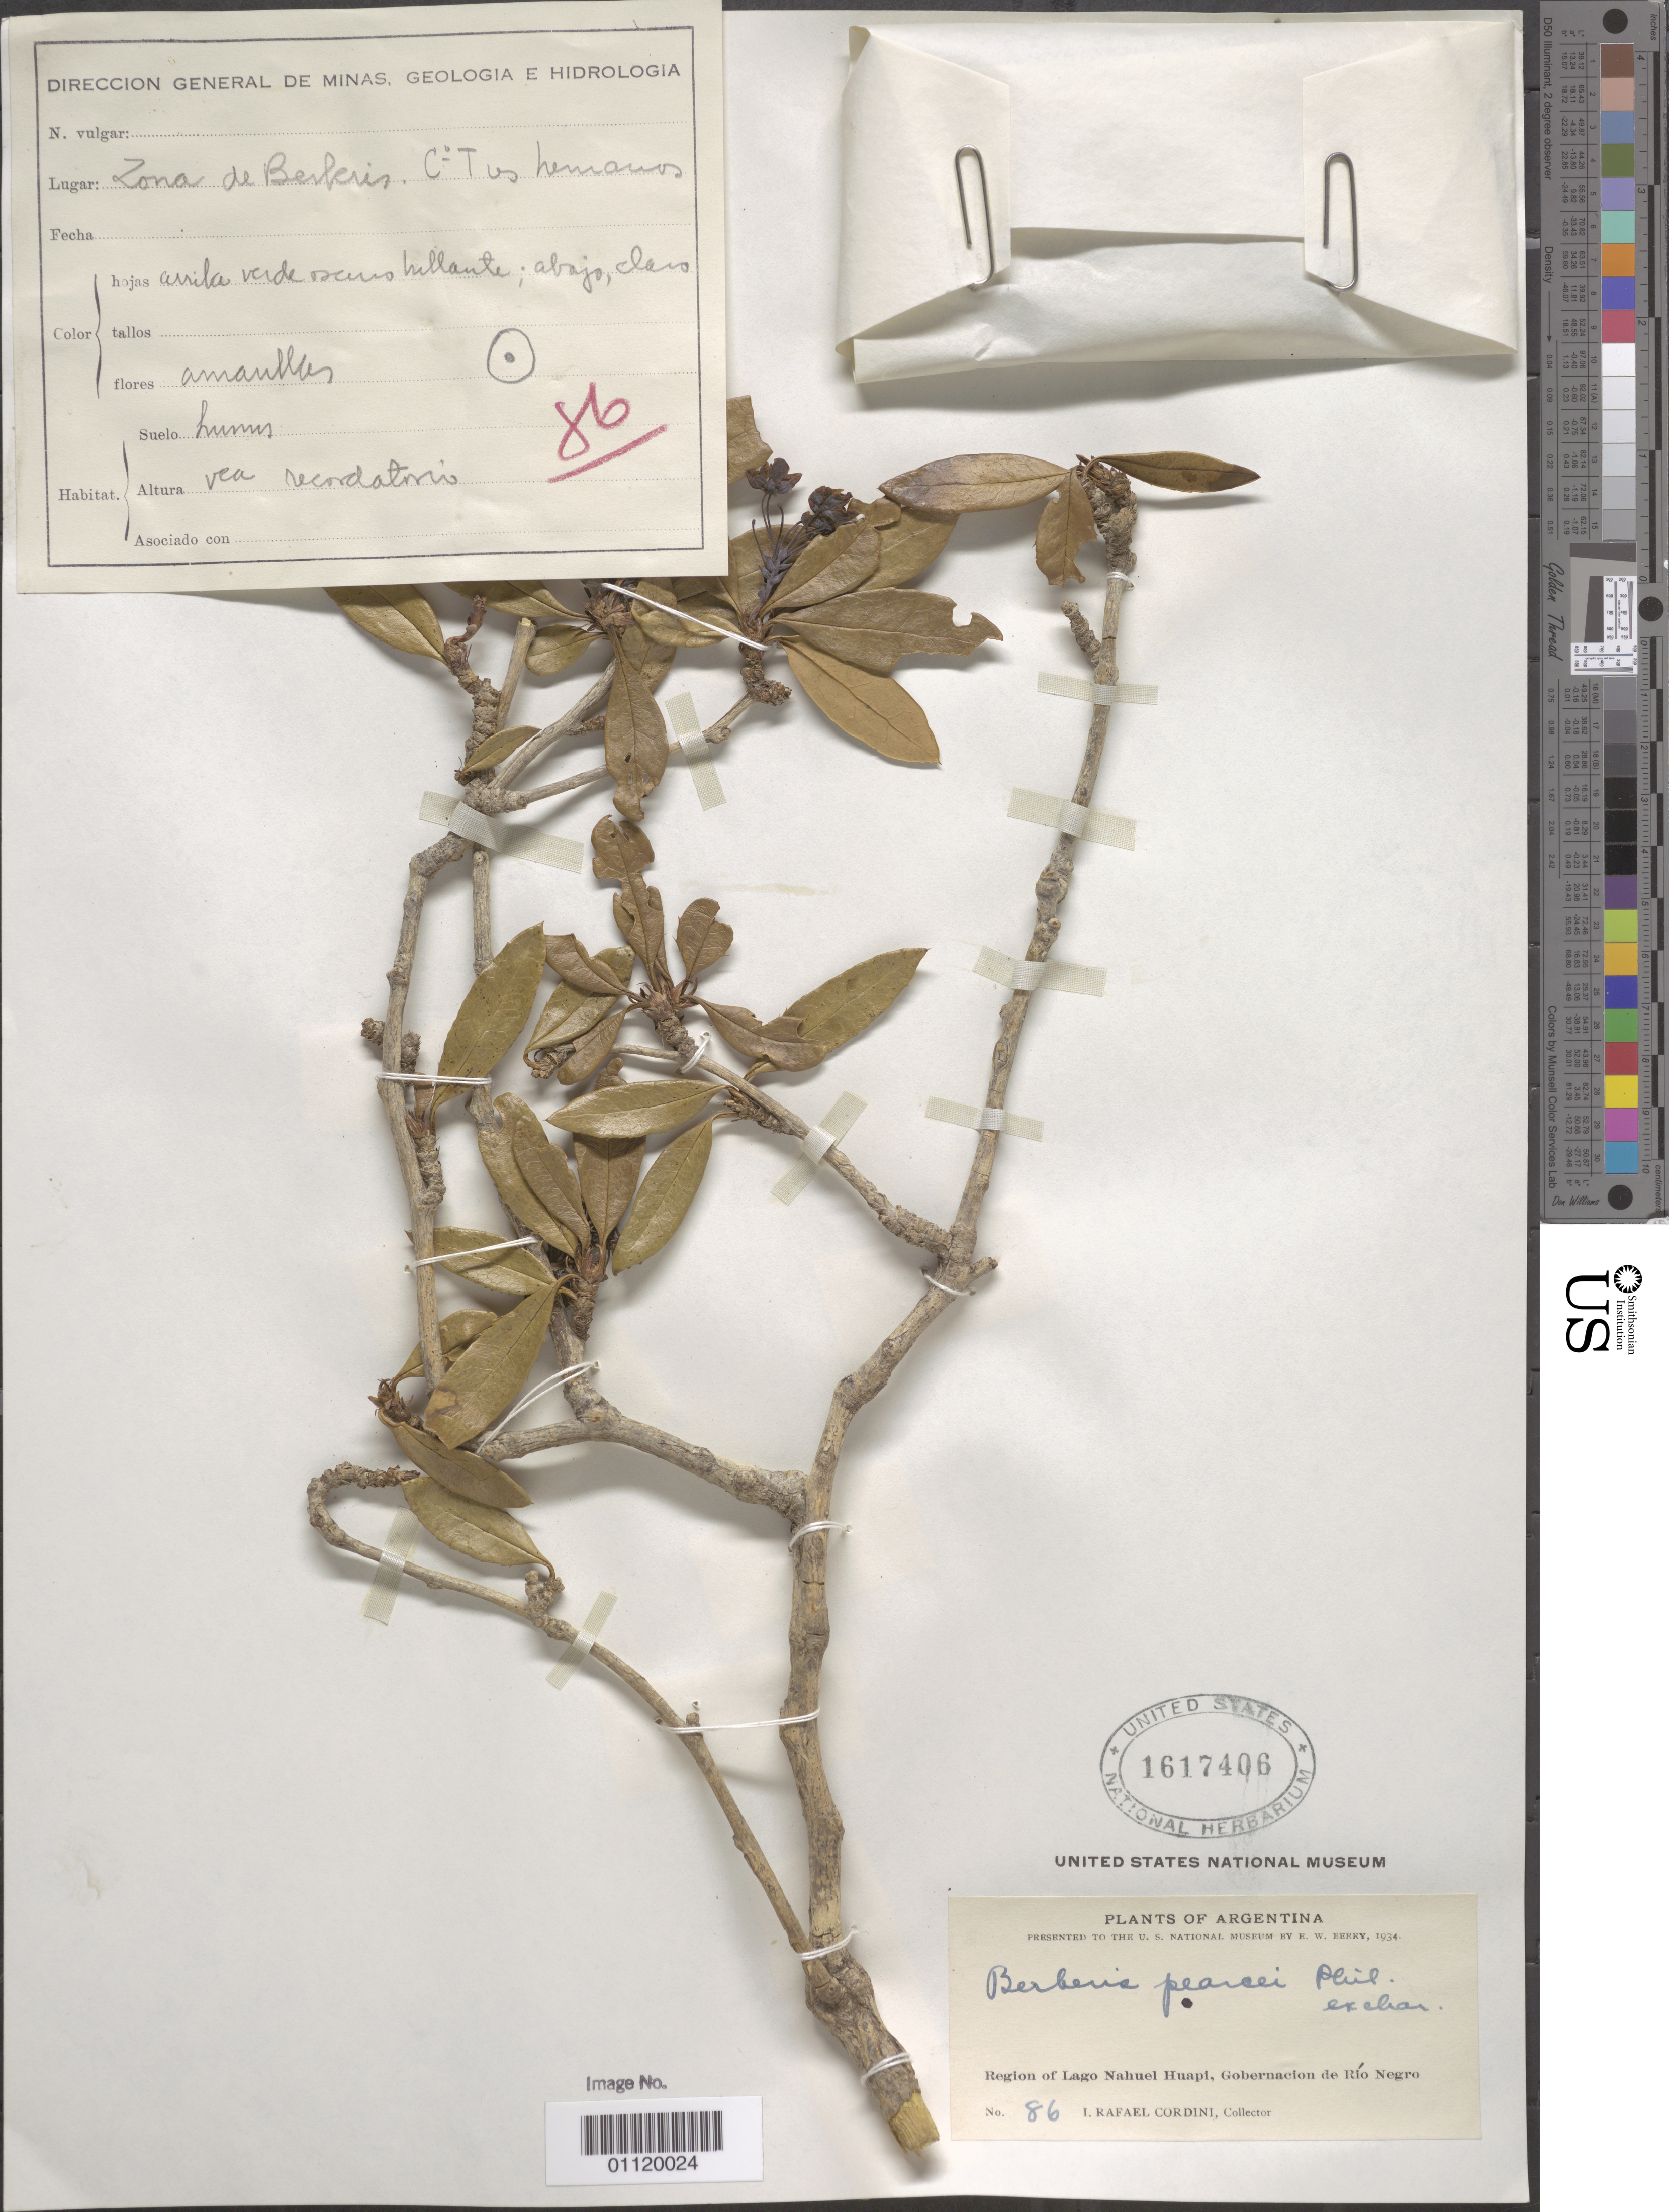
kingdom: Plantae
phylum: Tracheophyta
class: Magnoliopsida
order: Ranunculales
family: Berberidaceae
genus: Berberis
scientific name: Berberis pearcei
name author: Phil.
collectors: I. Cordini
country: Argentina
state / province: Rio Negro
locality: Region of Lago Nahuel Huapi (Lake Nahuel Huapi).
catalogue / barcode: US 1617406